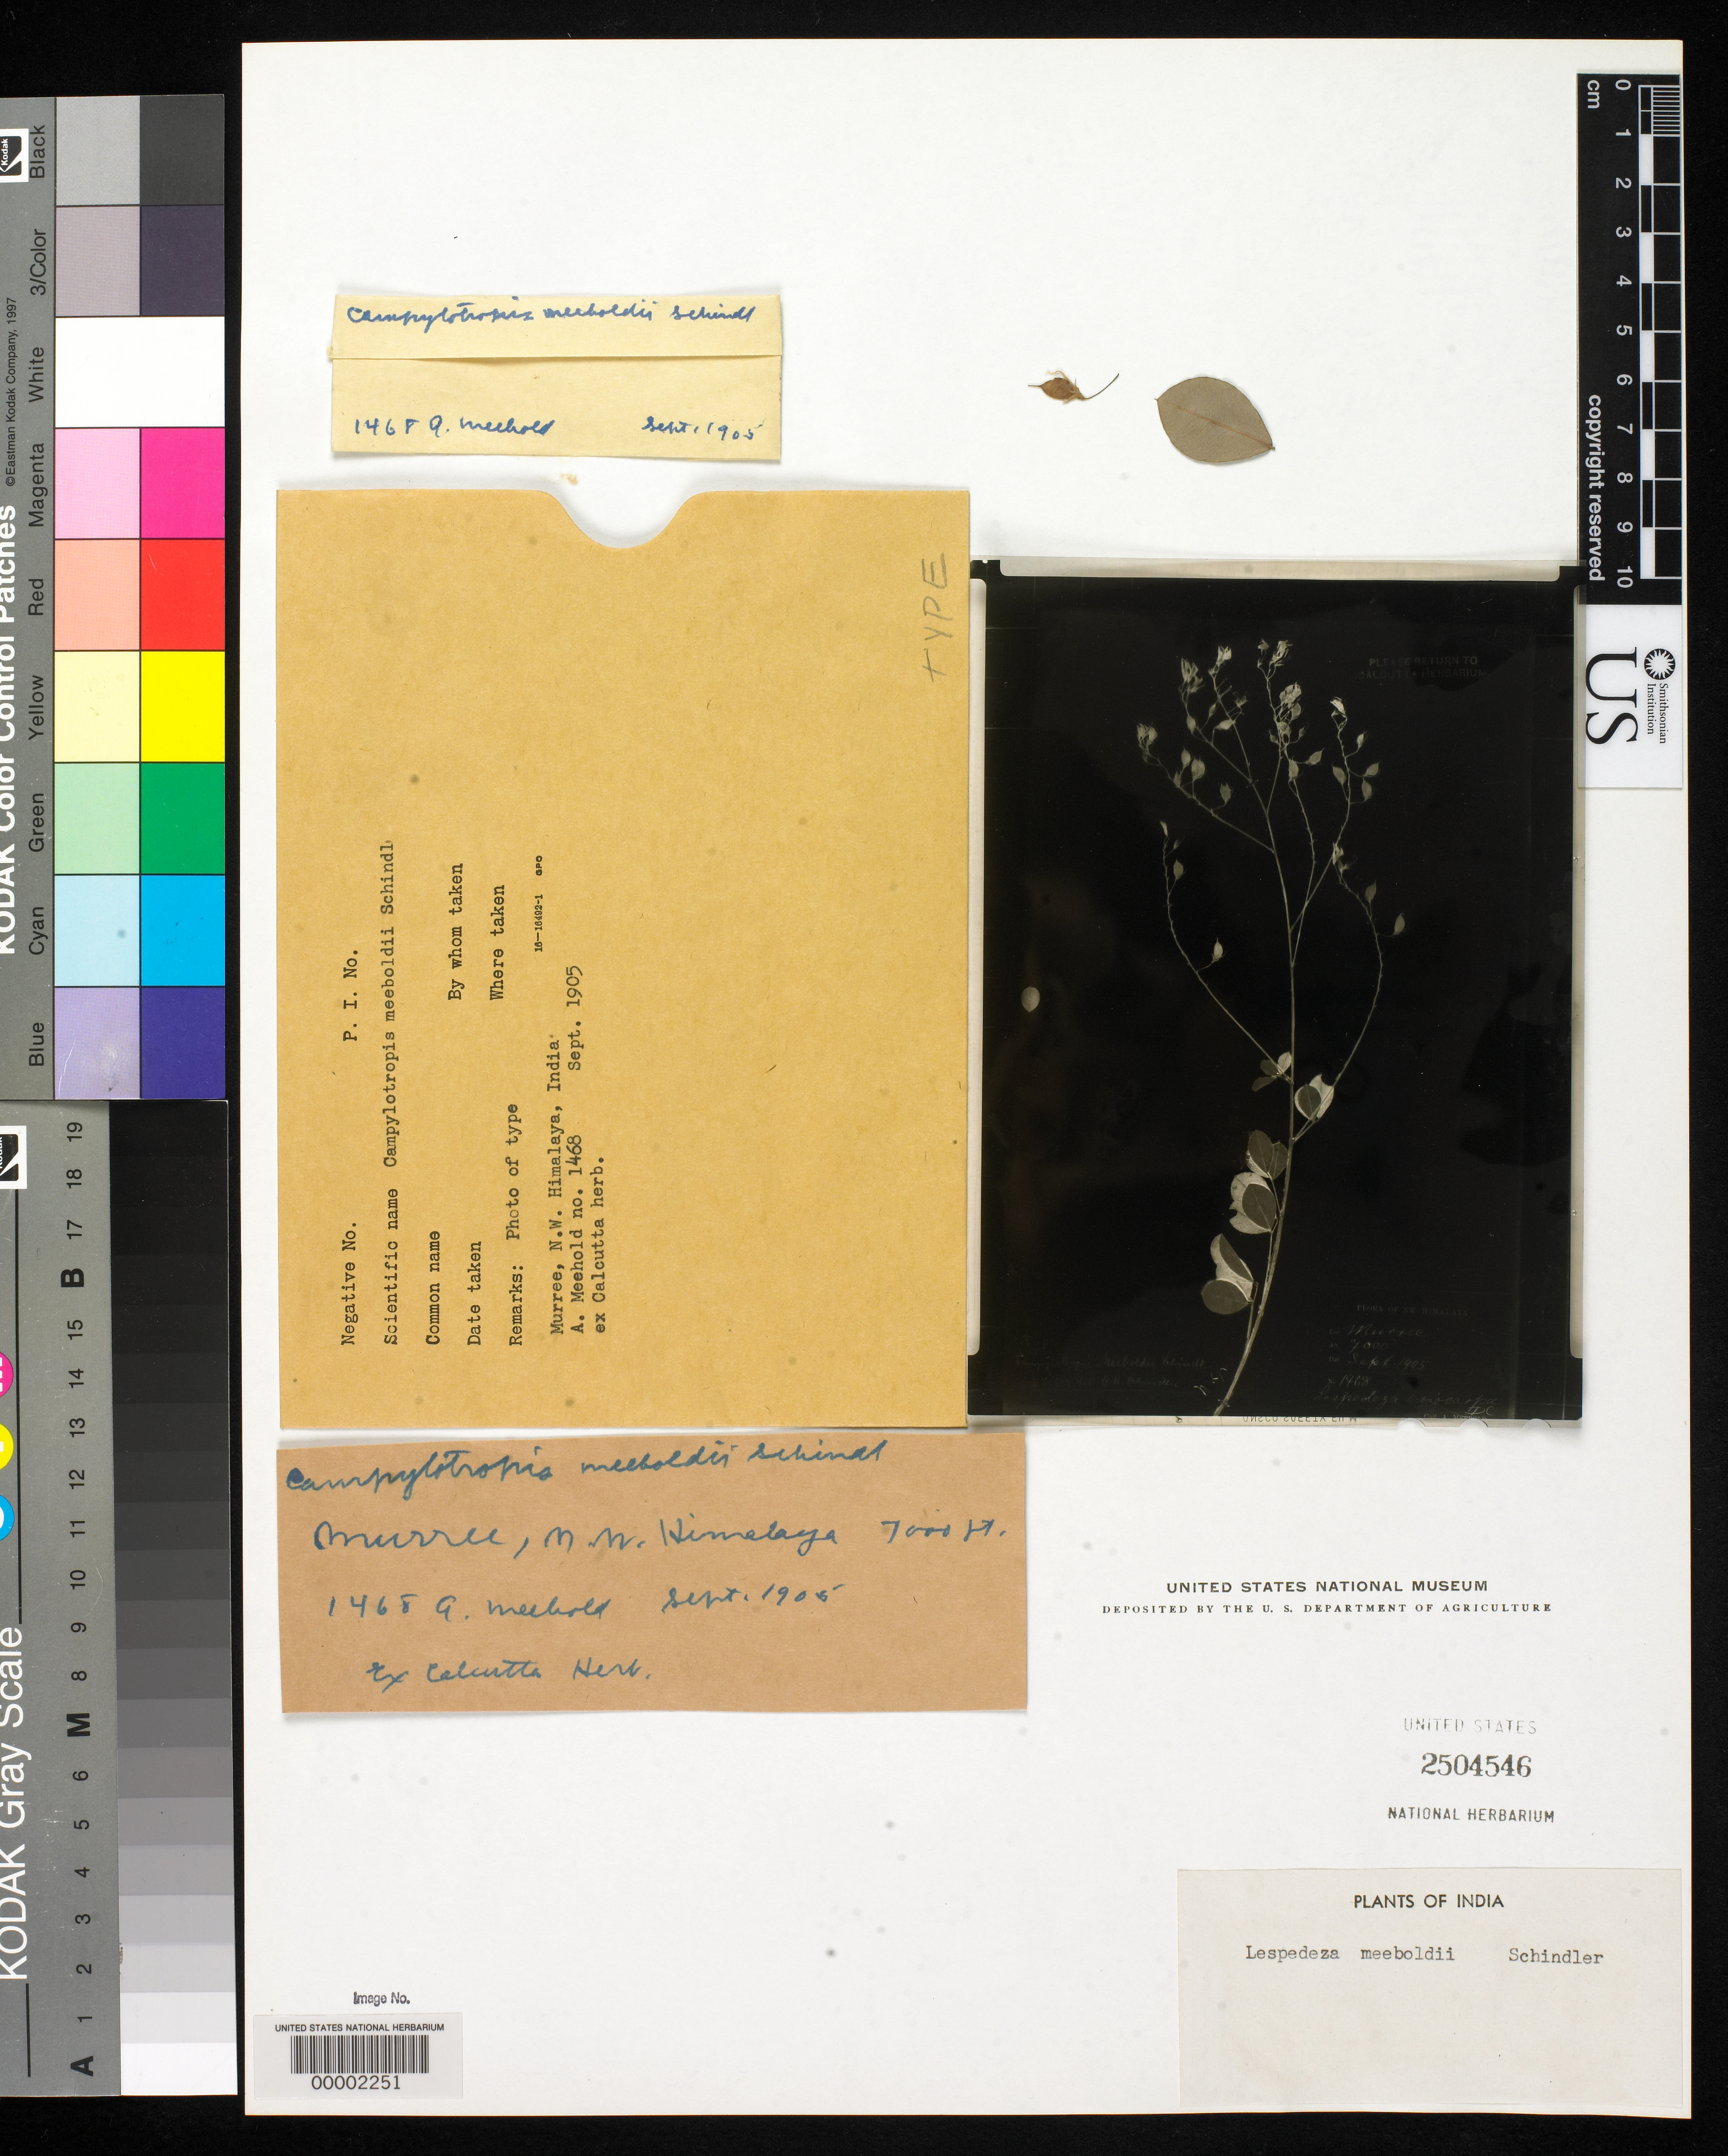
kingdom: Plantae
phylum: Tracheophyta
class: Magnoliopsida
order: Fabales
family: Fabaceae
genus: Lespedeza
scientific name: Lespedeza meeboldii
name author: Schindl.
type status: Type Material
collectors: A. Meebold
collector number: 1468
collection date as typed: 1905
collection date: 1905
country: India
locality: Himalayas.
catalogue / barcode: US 2504546